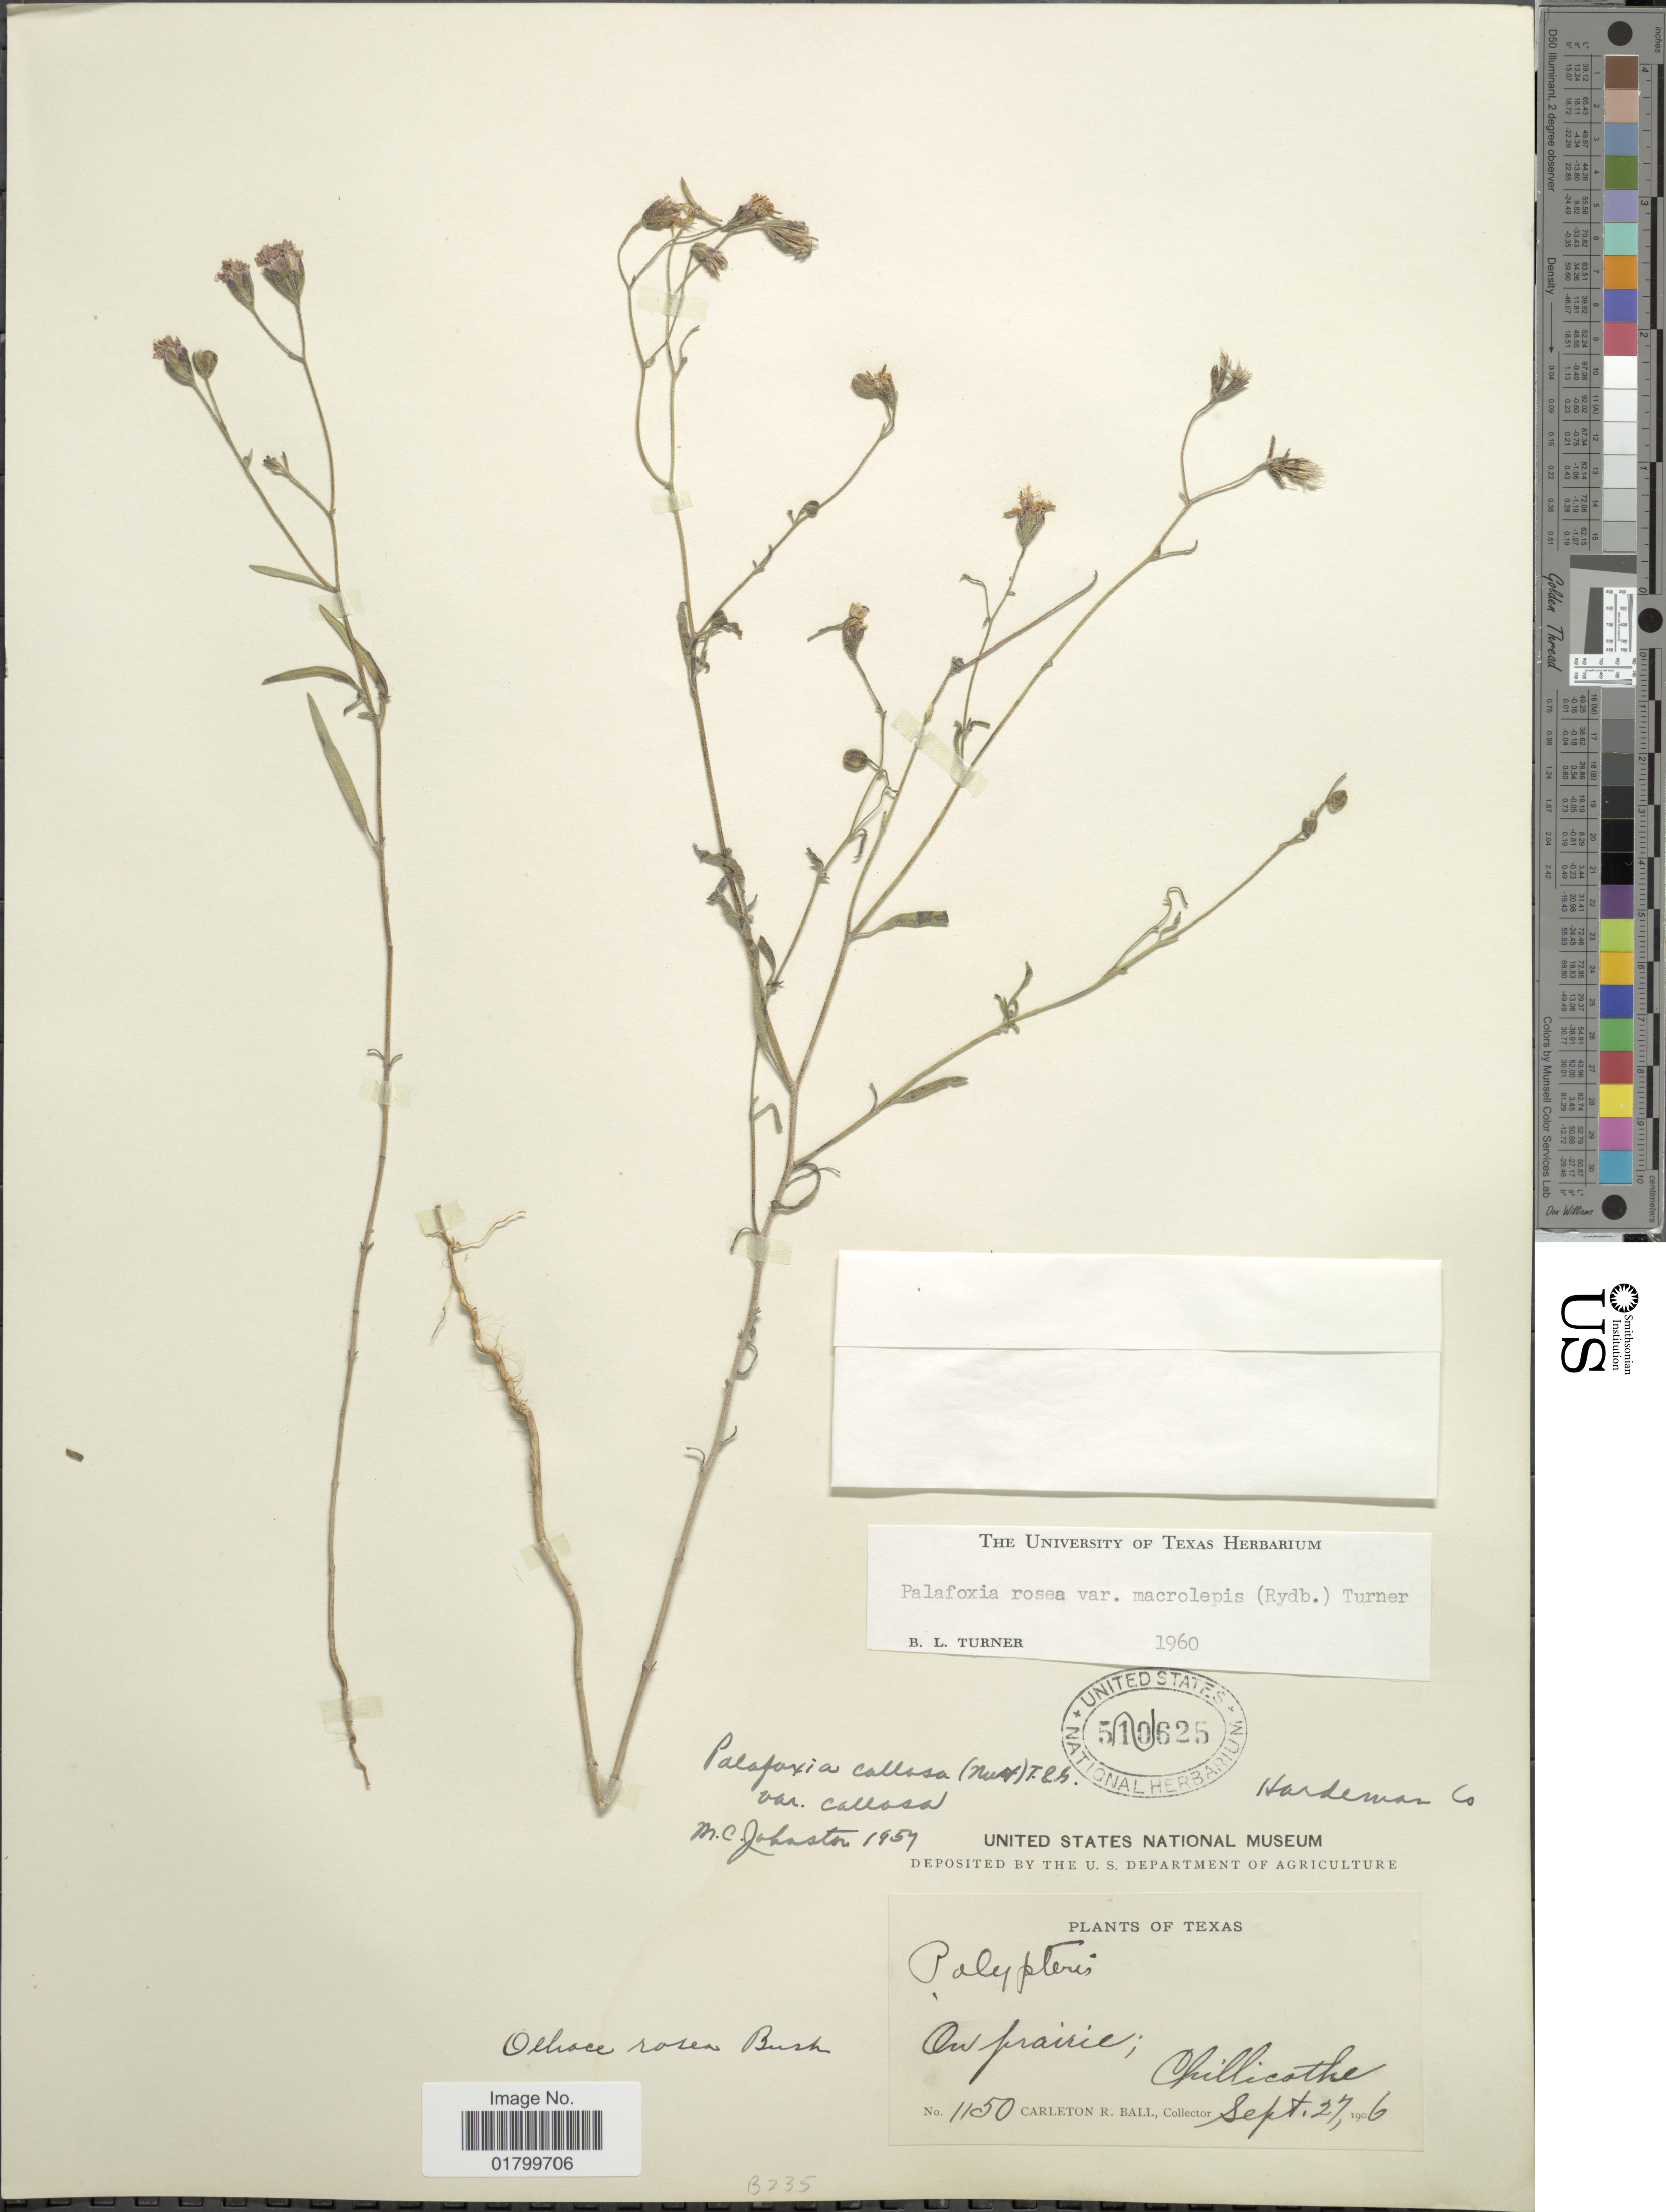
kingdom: Plantae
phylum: Tracheophyta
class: Magnoliopsida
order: Asterales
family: Asteraceae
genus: Palafoxia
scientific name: Palafoxia rosea var. macrolepis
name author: (Rydb.) B.L. Turner & M.I. Morris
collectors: C. R. Ball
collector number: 1150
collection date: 1906-09-27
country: United States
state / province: Texas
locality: On prairiem Chillicothe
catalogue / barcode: US 510625